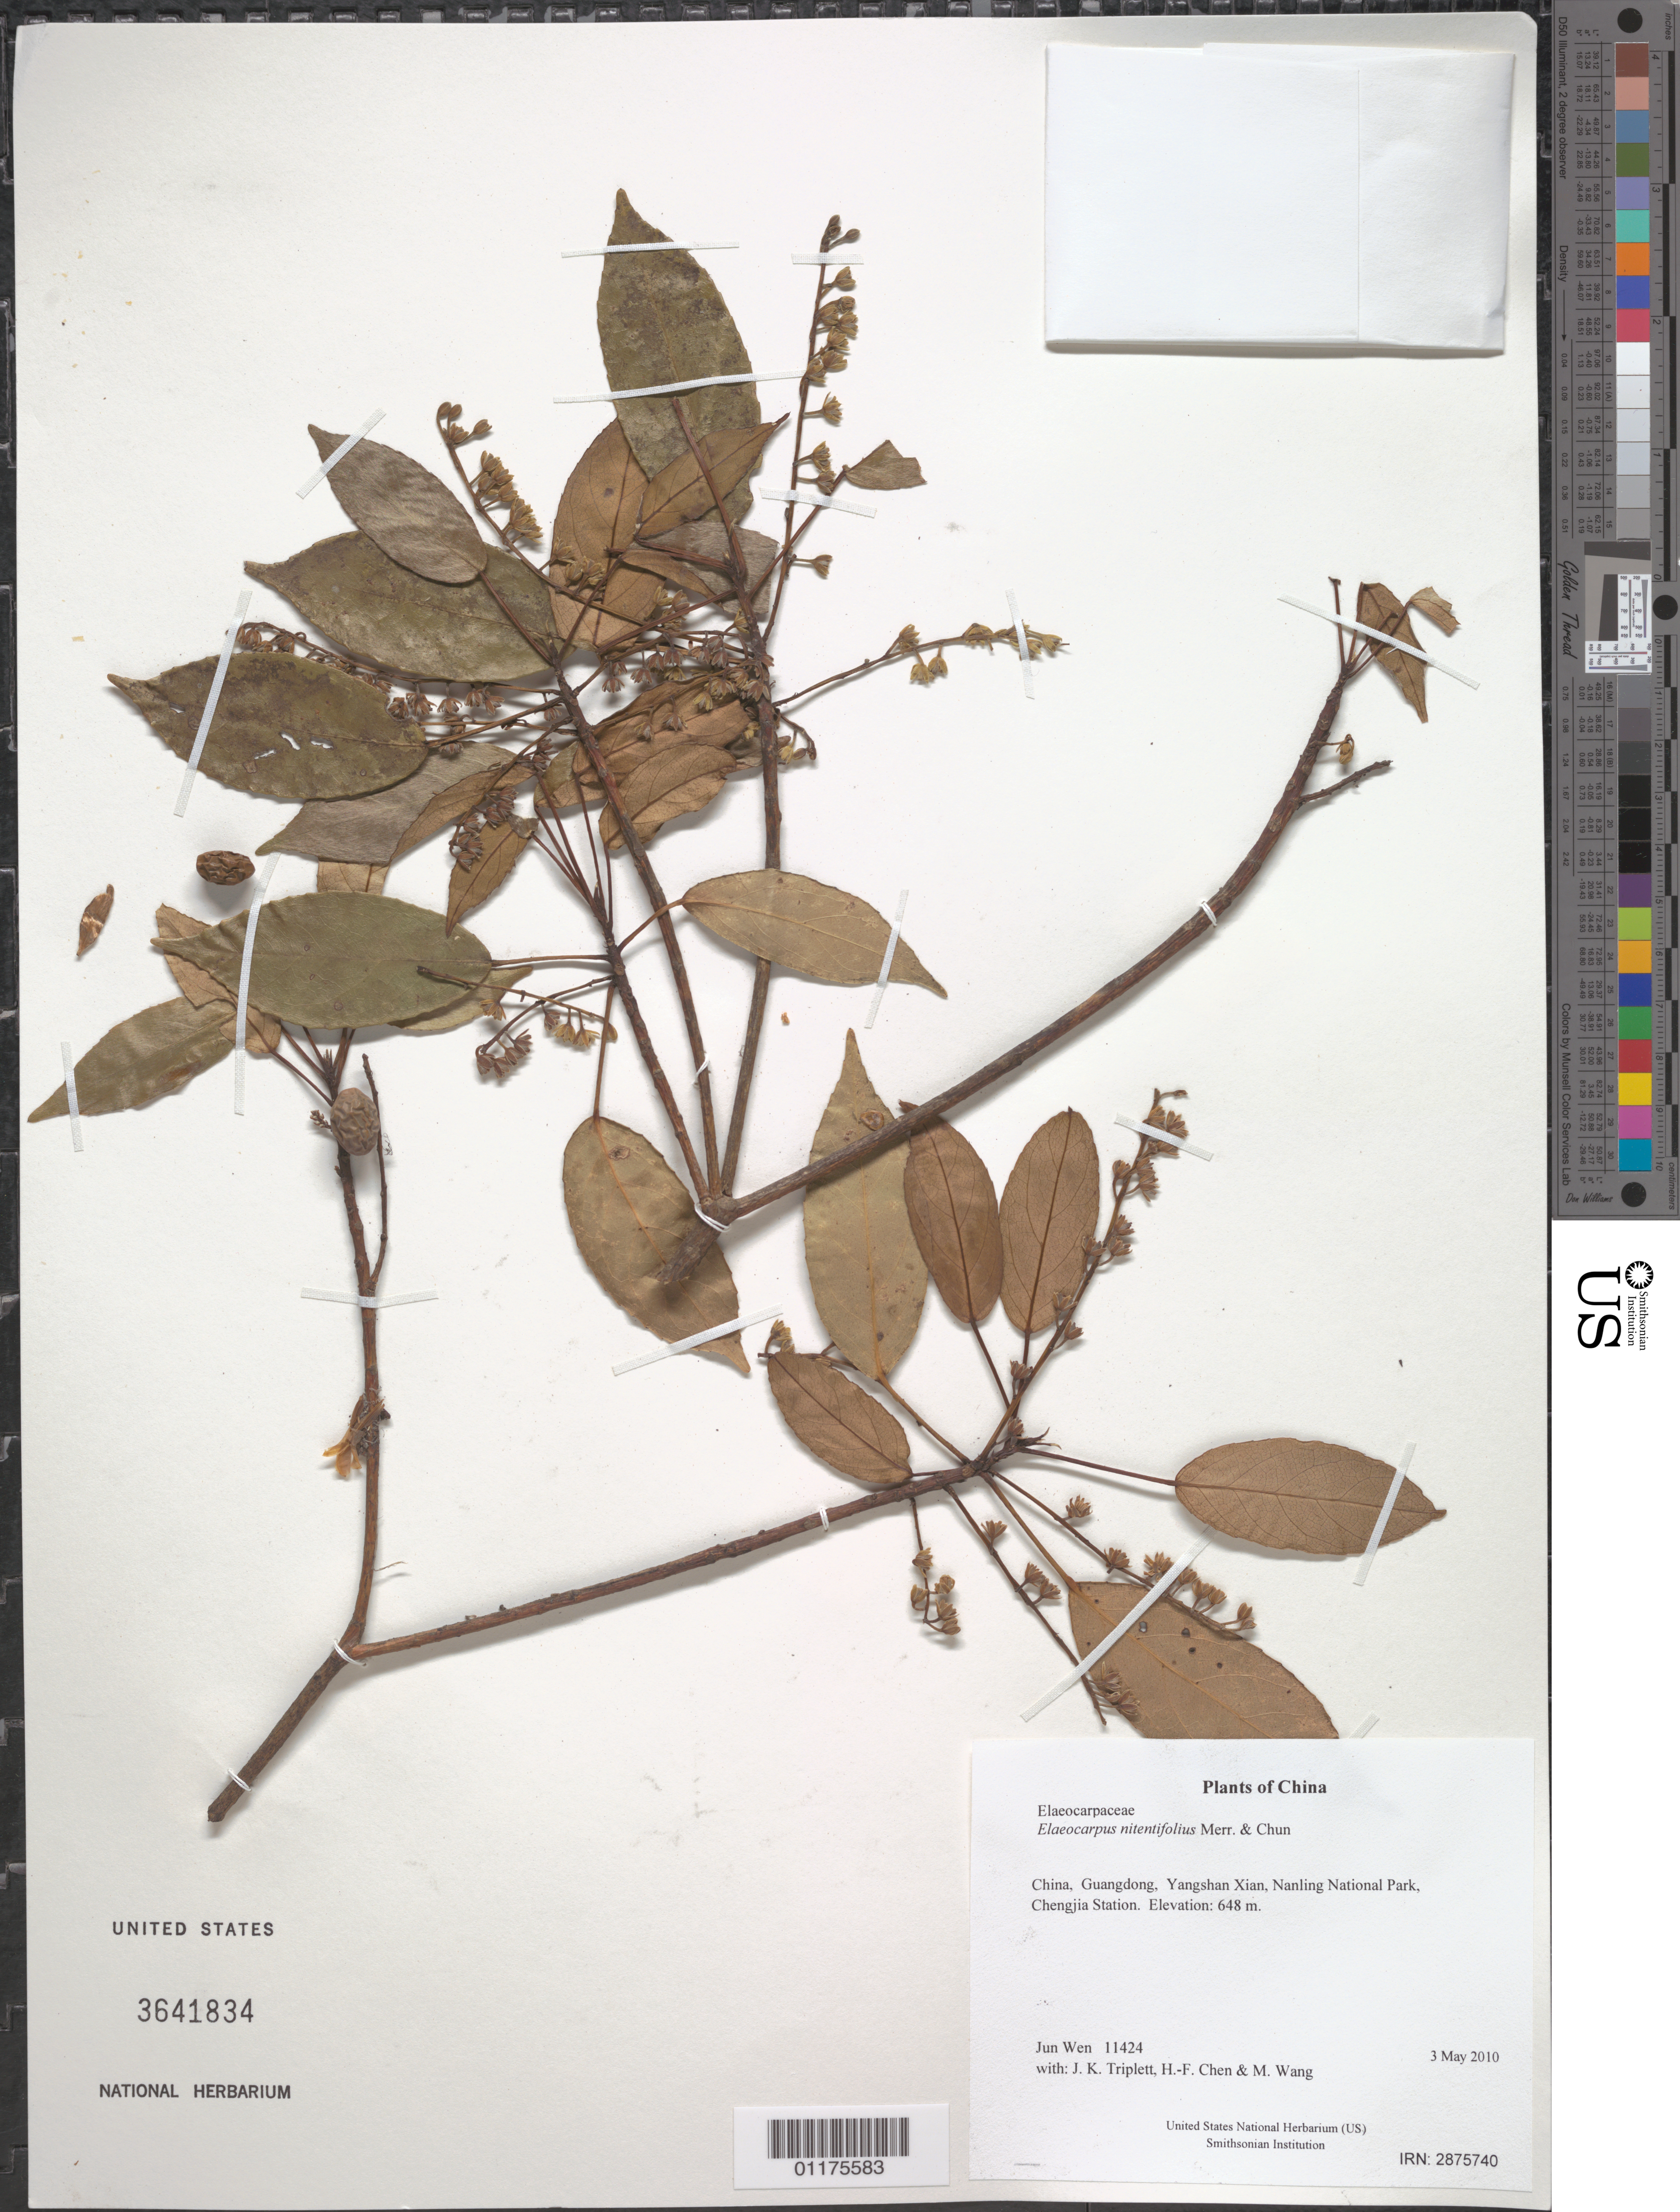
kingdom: Plantae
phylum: Tracheophyta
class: Magnoliopsida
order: Oxalidales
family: Elaeocarpaceae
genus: Elaeocarpus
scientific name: Elaeocarpus nitentifolius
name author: Merr. & Chun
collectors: J. Wen, J. K. Triplett, H.-F. Chen & M. Wang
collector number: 11424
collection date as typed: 3 May 2010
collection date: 2010-05-03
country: China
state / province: Guangdong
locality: Yangshan Xian, Nanling National Park, Chengjia Station.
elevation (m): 648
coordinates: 24 45.624 N, 112 53.497 E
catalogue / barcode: US 3641834